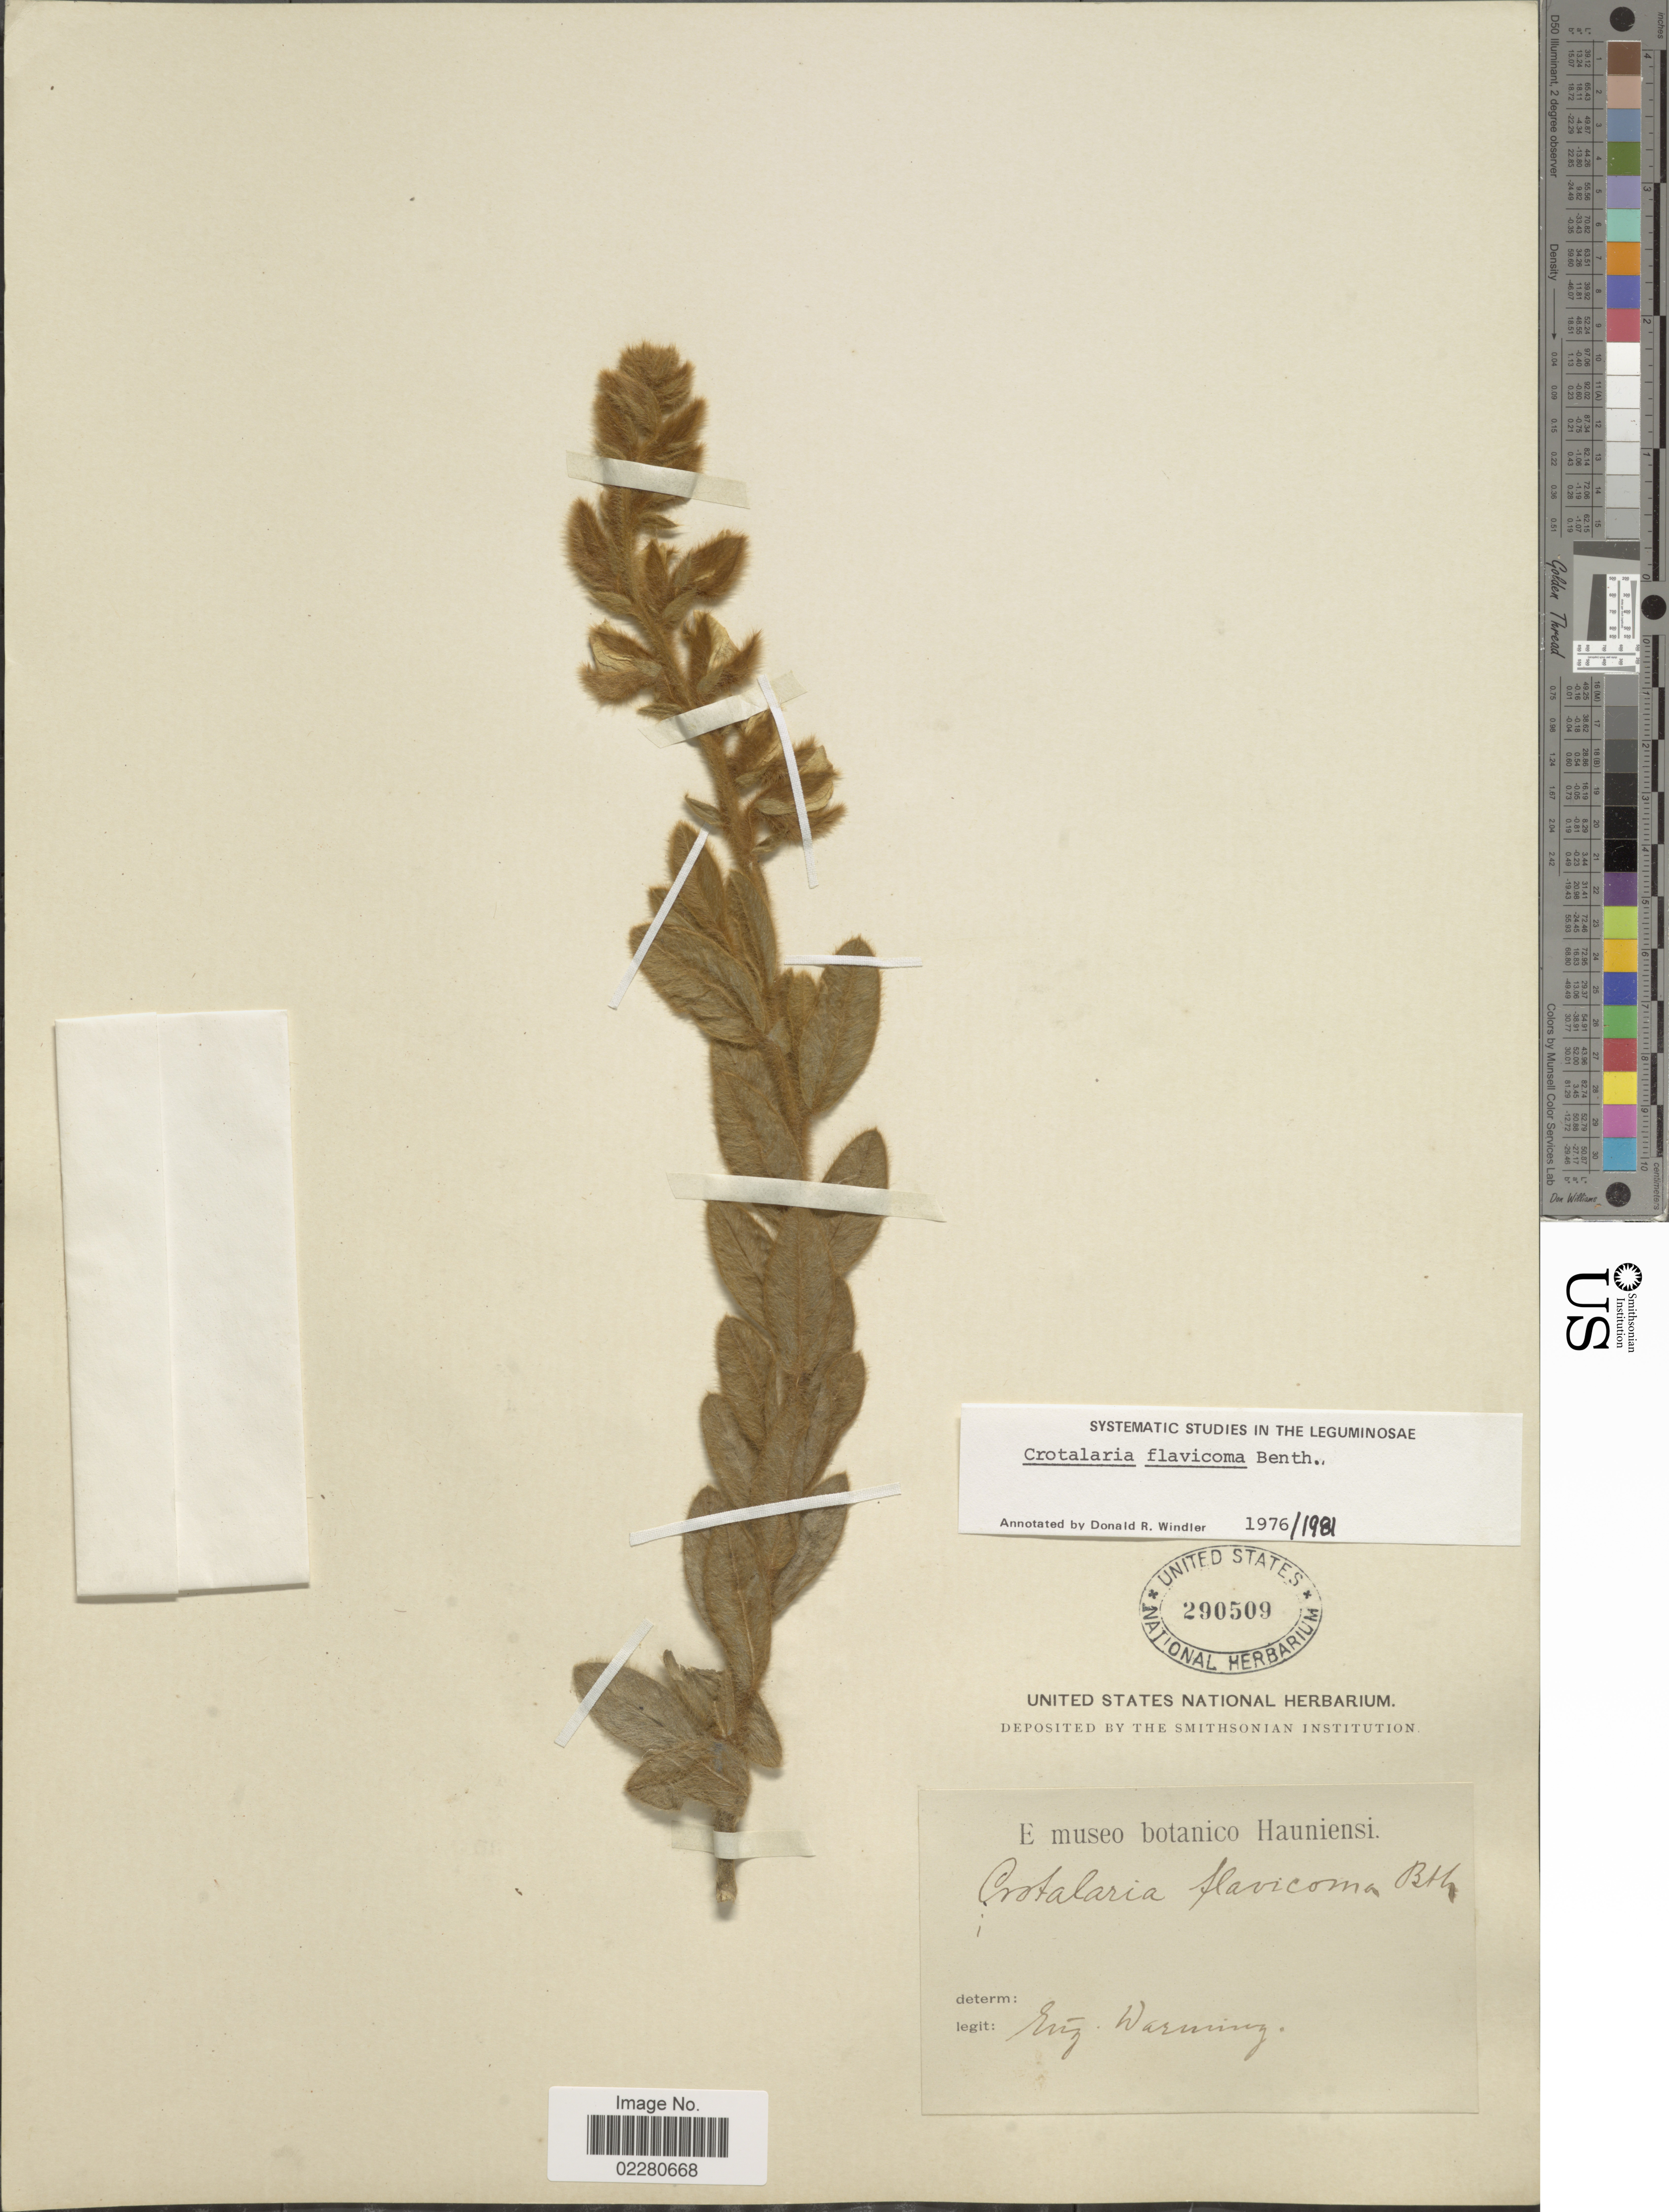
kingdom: Plantae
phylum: Tracheophyta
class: Magnoliopsida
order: Fabales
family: Fabaceae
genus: Crotalaria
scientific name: Crotalaria flavicoma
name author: Benth.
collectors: E. Warming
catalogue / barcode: US 290509